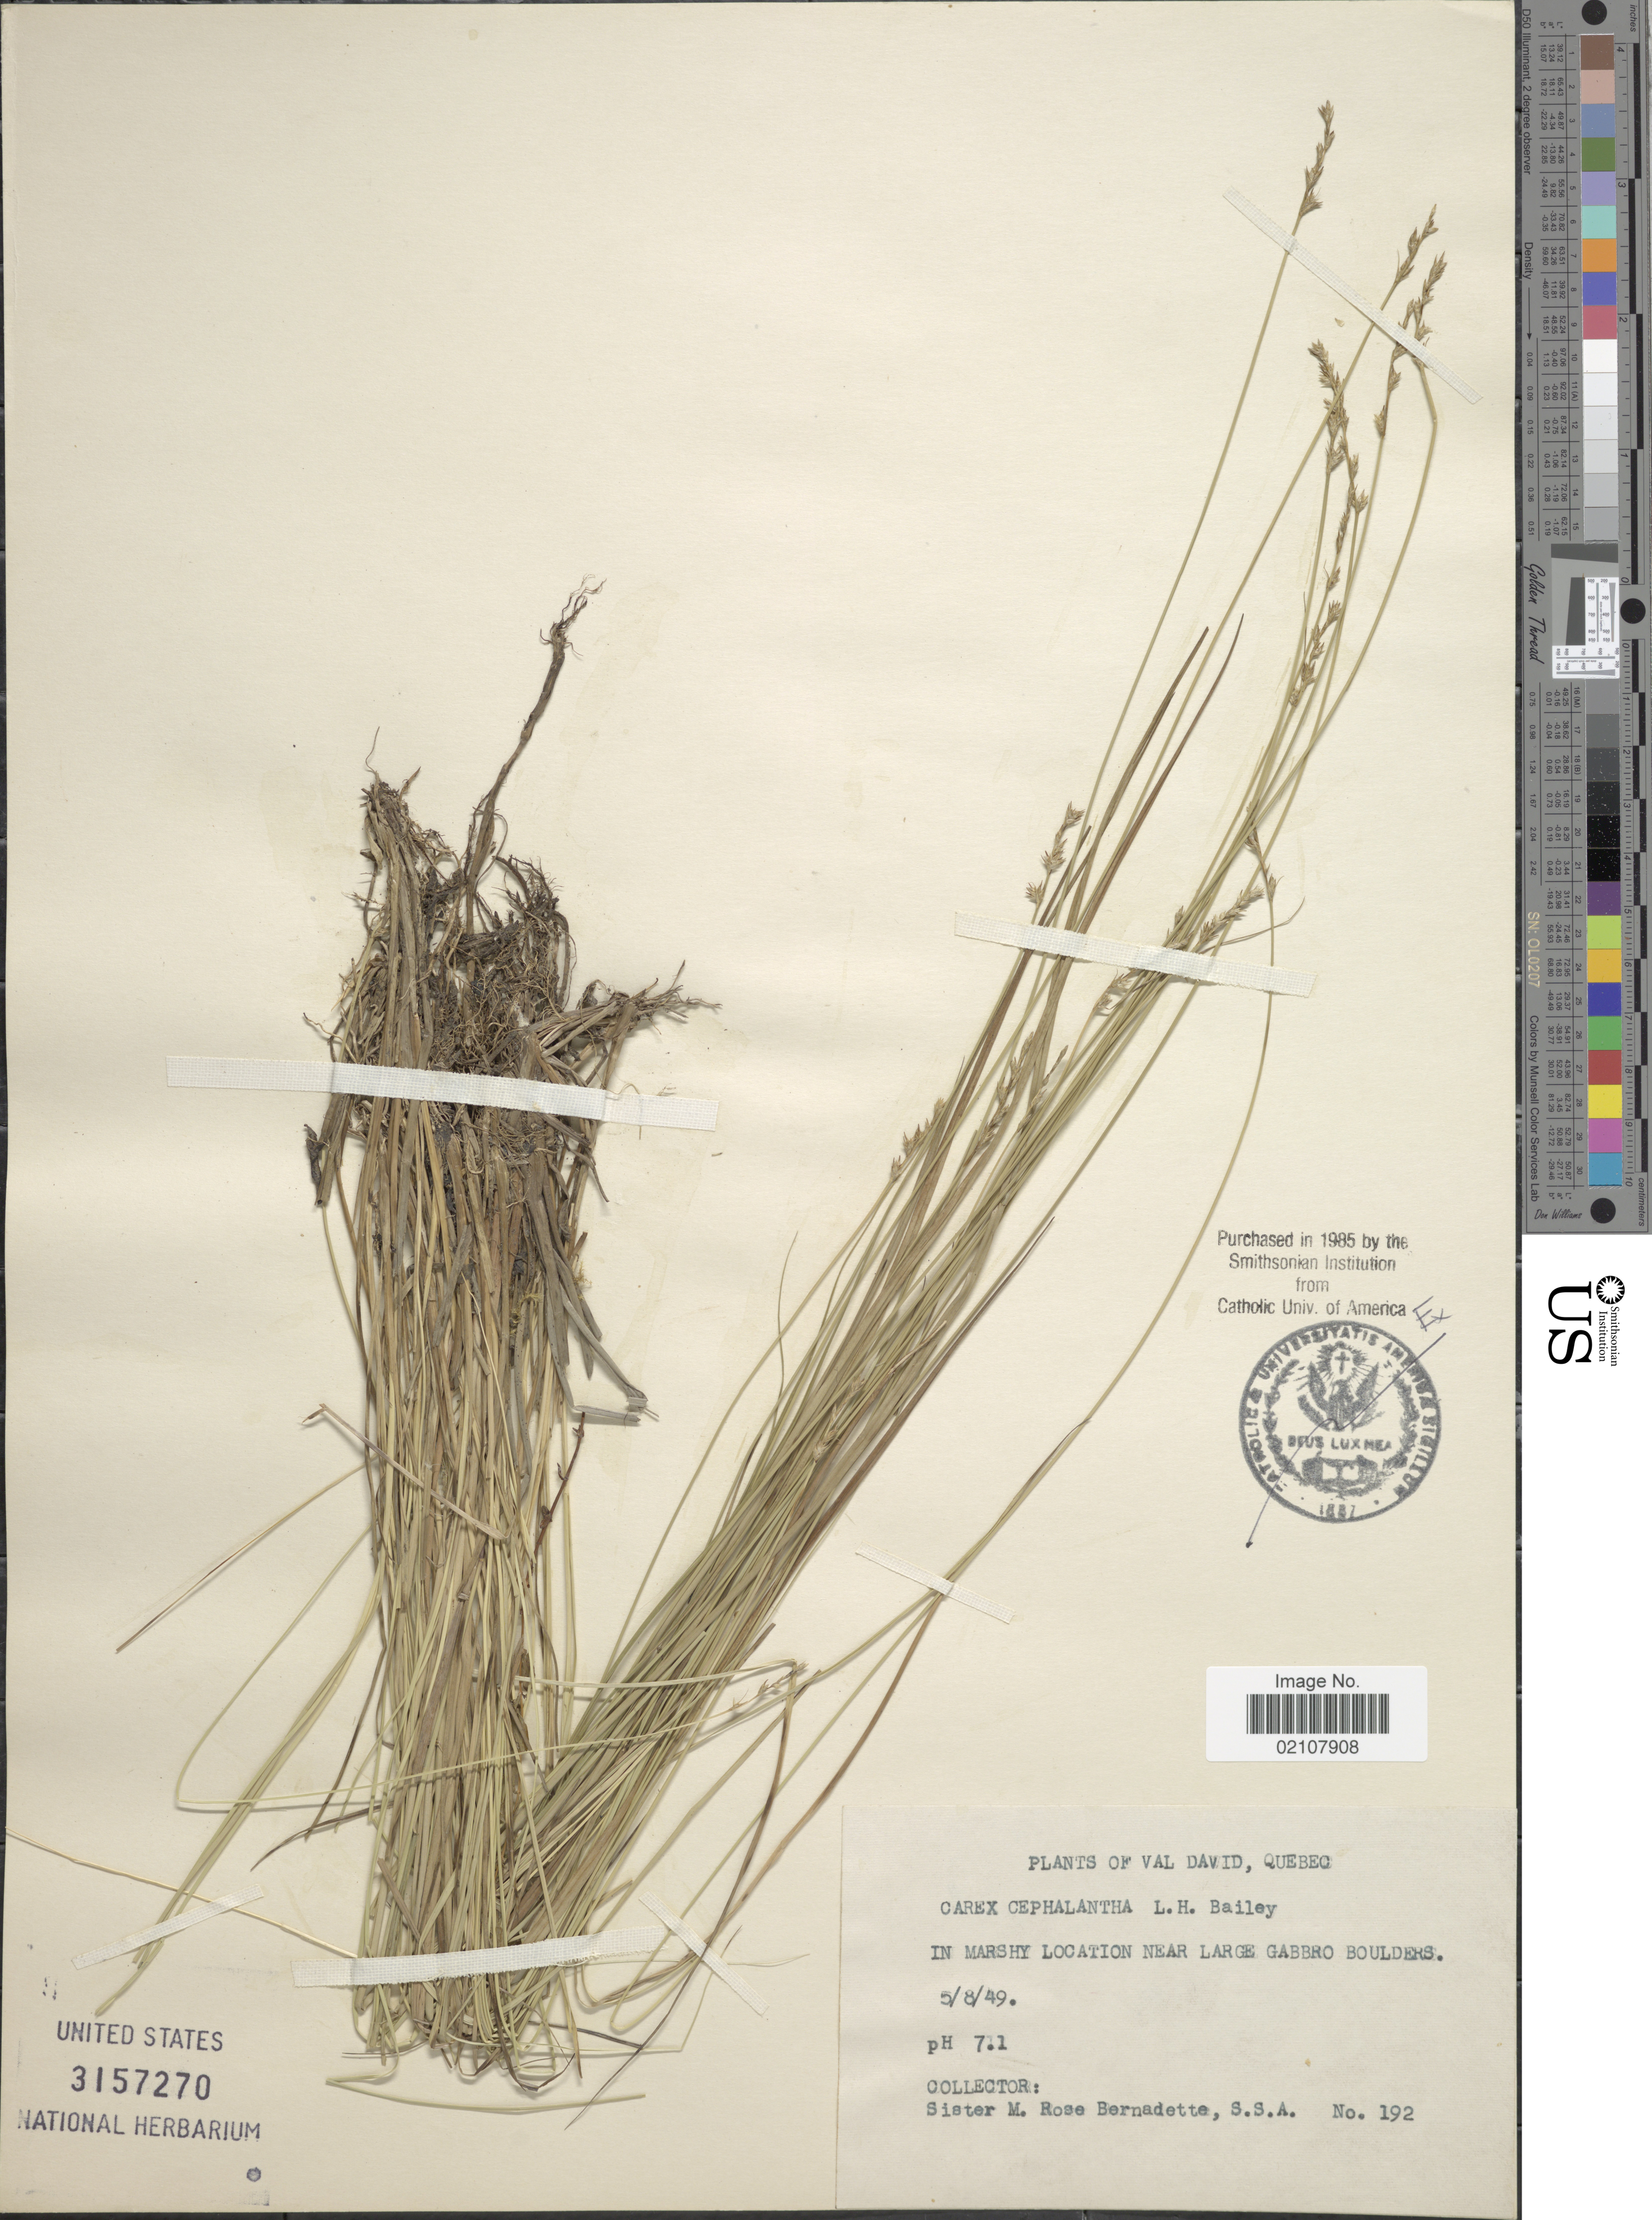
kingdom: Plantae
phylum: Tracheophyta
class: Liliopsida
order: Poales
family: Cyperaceae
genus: Carex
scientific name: Carex echinata subsp. echinata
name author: Murray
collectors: M. Bernadette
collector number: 192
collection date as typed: Transcribed d/m/y: 5/8/49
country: Canada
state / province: Quebec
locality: Val David, In marshy location Near Large Gabbro Boulders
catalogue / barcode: US 3157270